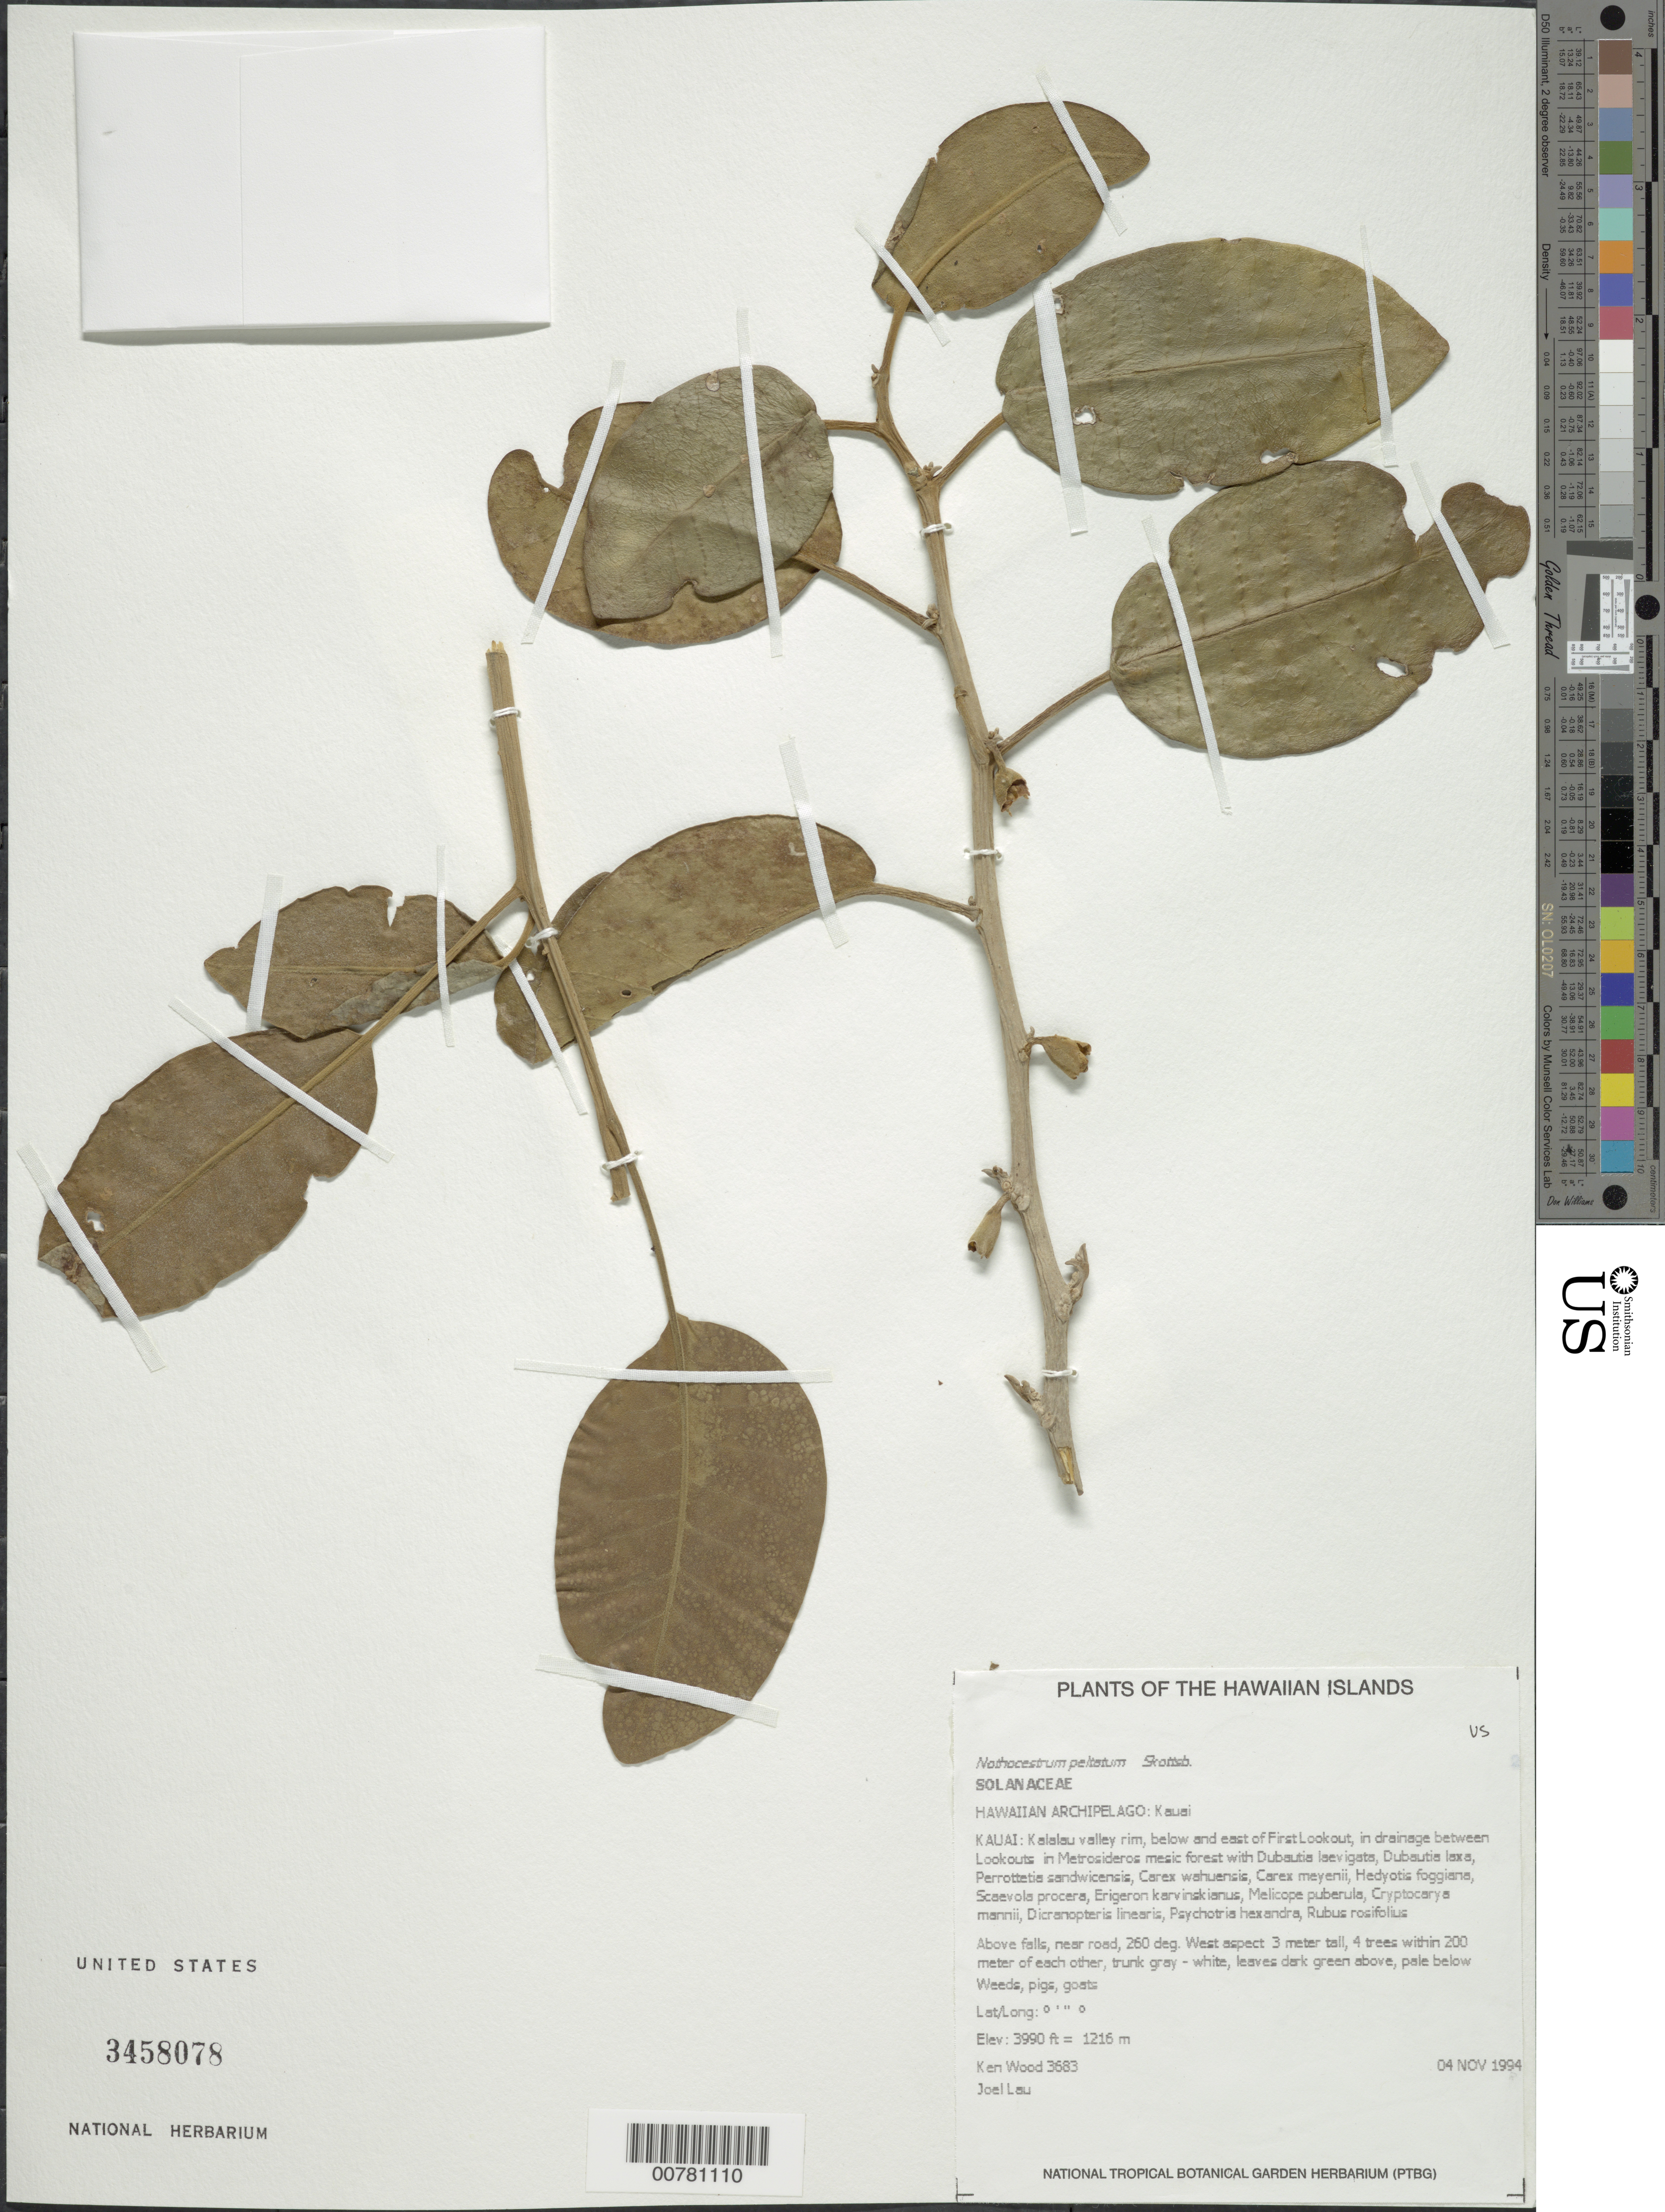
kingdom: Plantae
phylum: Tracheophyta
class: Magnoliopsida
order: Solanales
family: Solanaceae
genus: Nothocestrum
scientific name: Nothocestrum peltatum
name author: Skottsb.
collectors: K. R. Wood & J. Lau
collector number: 3683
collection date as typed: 4 Nov 1994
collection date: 1994-11-04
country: United States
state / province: Hawaii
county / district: Kaui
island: Kaua'i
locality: Kalalau Valley rim, below and east of First Lookout, in drainage between lookouts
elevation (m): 1216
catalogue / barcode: US 3458078